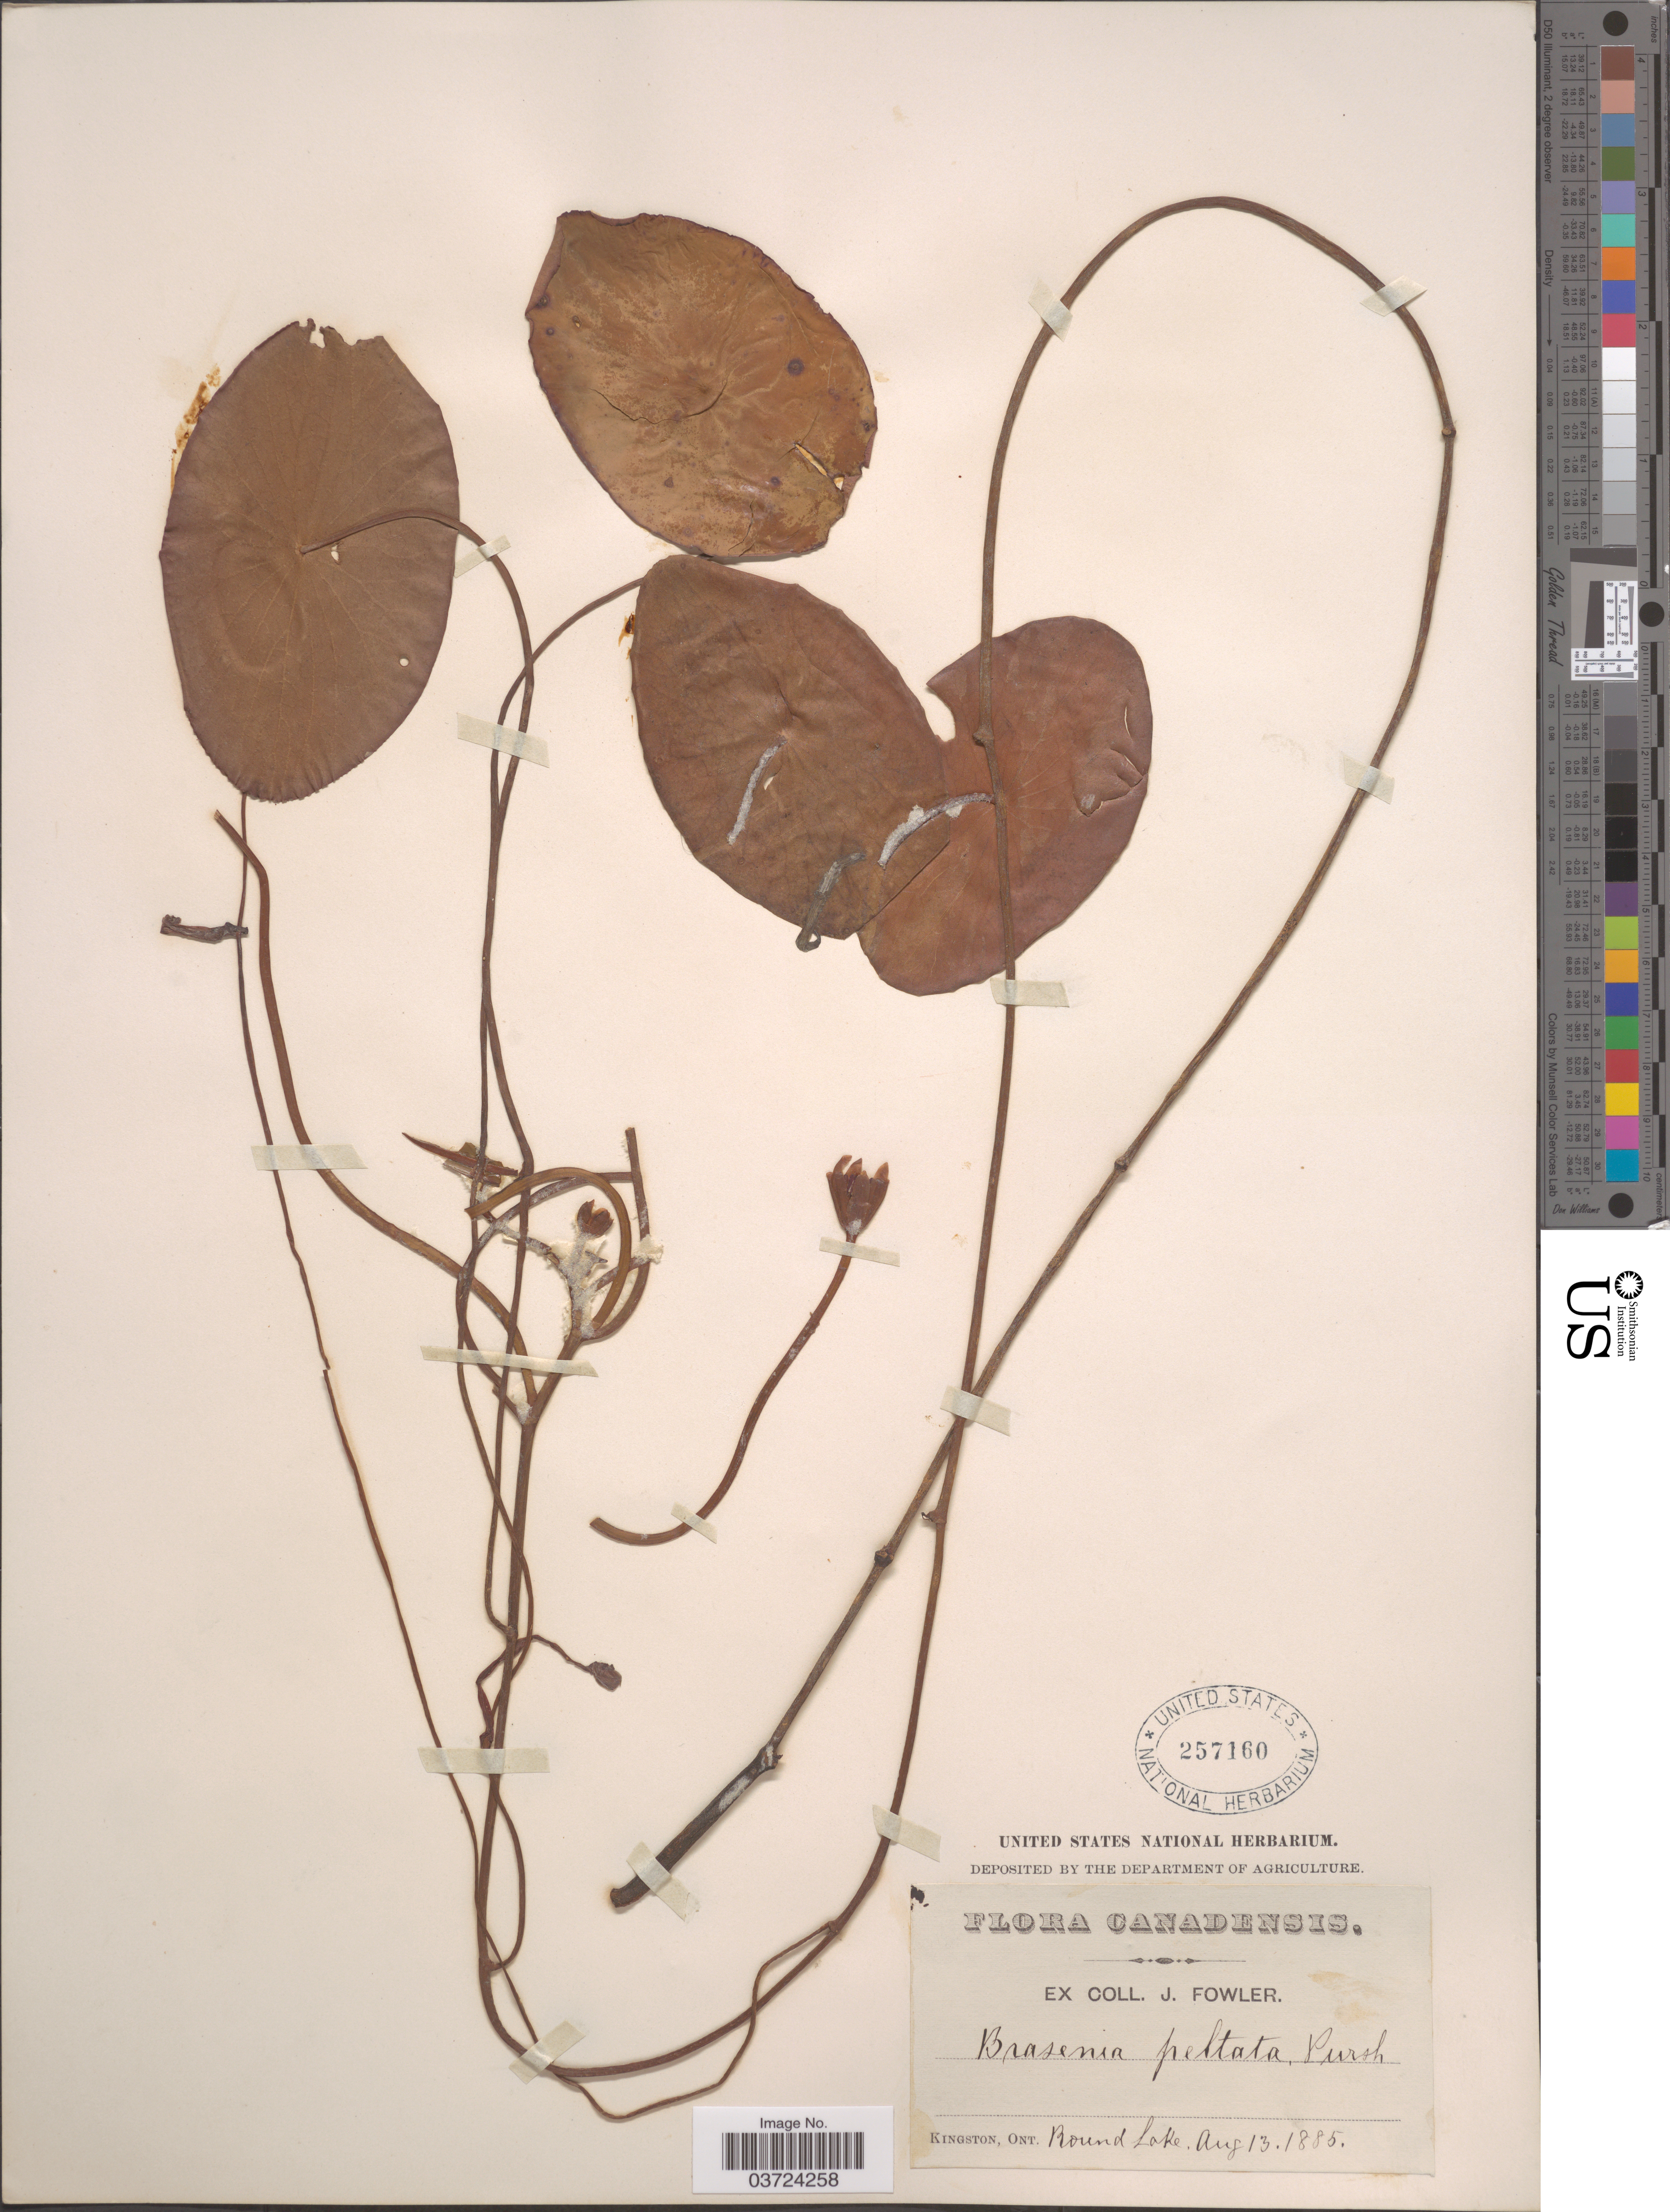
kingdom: Plantae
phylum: Tracheophyta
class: Magnoliopsida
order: Nymphaeales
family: Cabombaceae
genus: Brasenia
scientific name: Brasenia schreberi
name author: J.F. Gmel.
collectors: J. Fowler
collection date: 1885-08-13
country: Canada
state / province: Ontario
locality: Kingston. Round Lake.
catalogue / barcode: US 257160